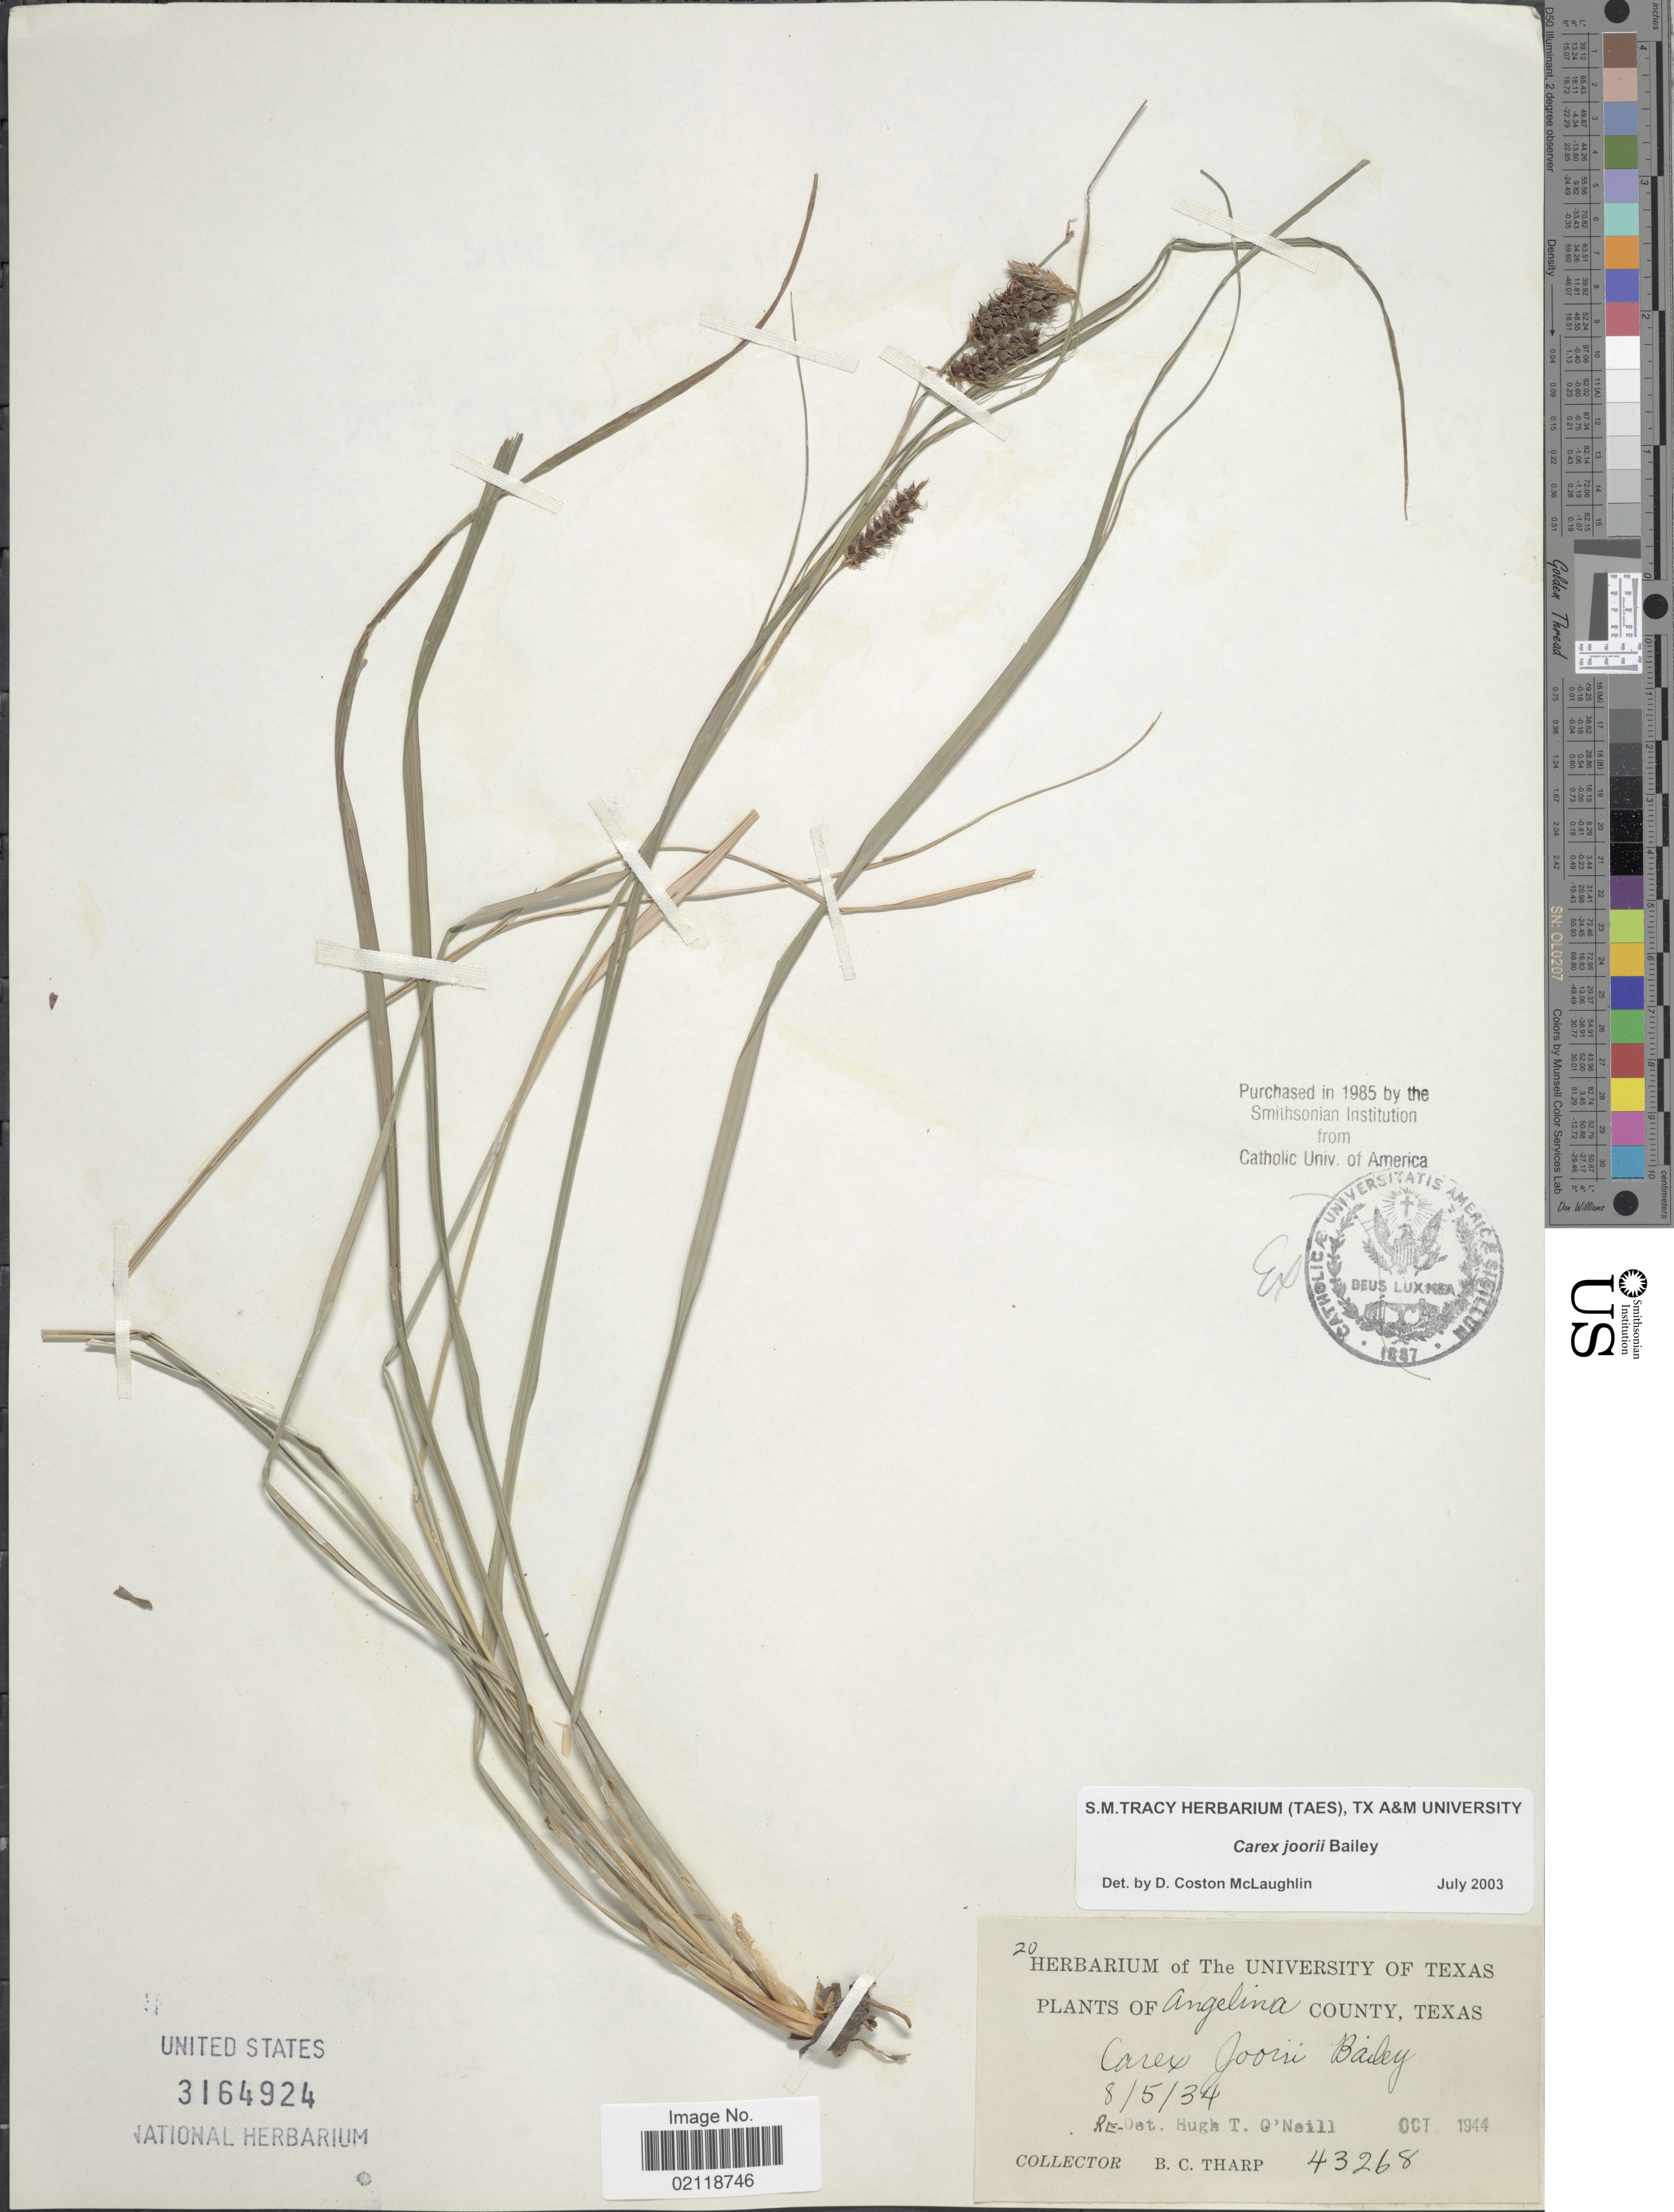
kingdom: Plantae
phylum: Tracheophyta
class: Liliopsida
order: Poales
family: Cyperaceae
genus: Carex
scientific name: Carex joorii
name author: L.H. Bailey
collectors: B. C. Tharp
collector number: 43268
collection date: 1934-08-05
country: United States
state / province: Texas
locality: Angelina County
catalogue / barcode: US 3164924